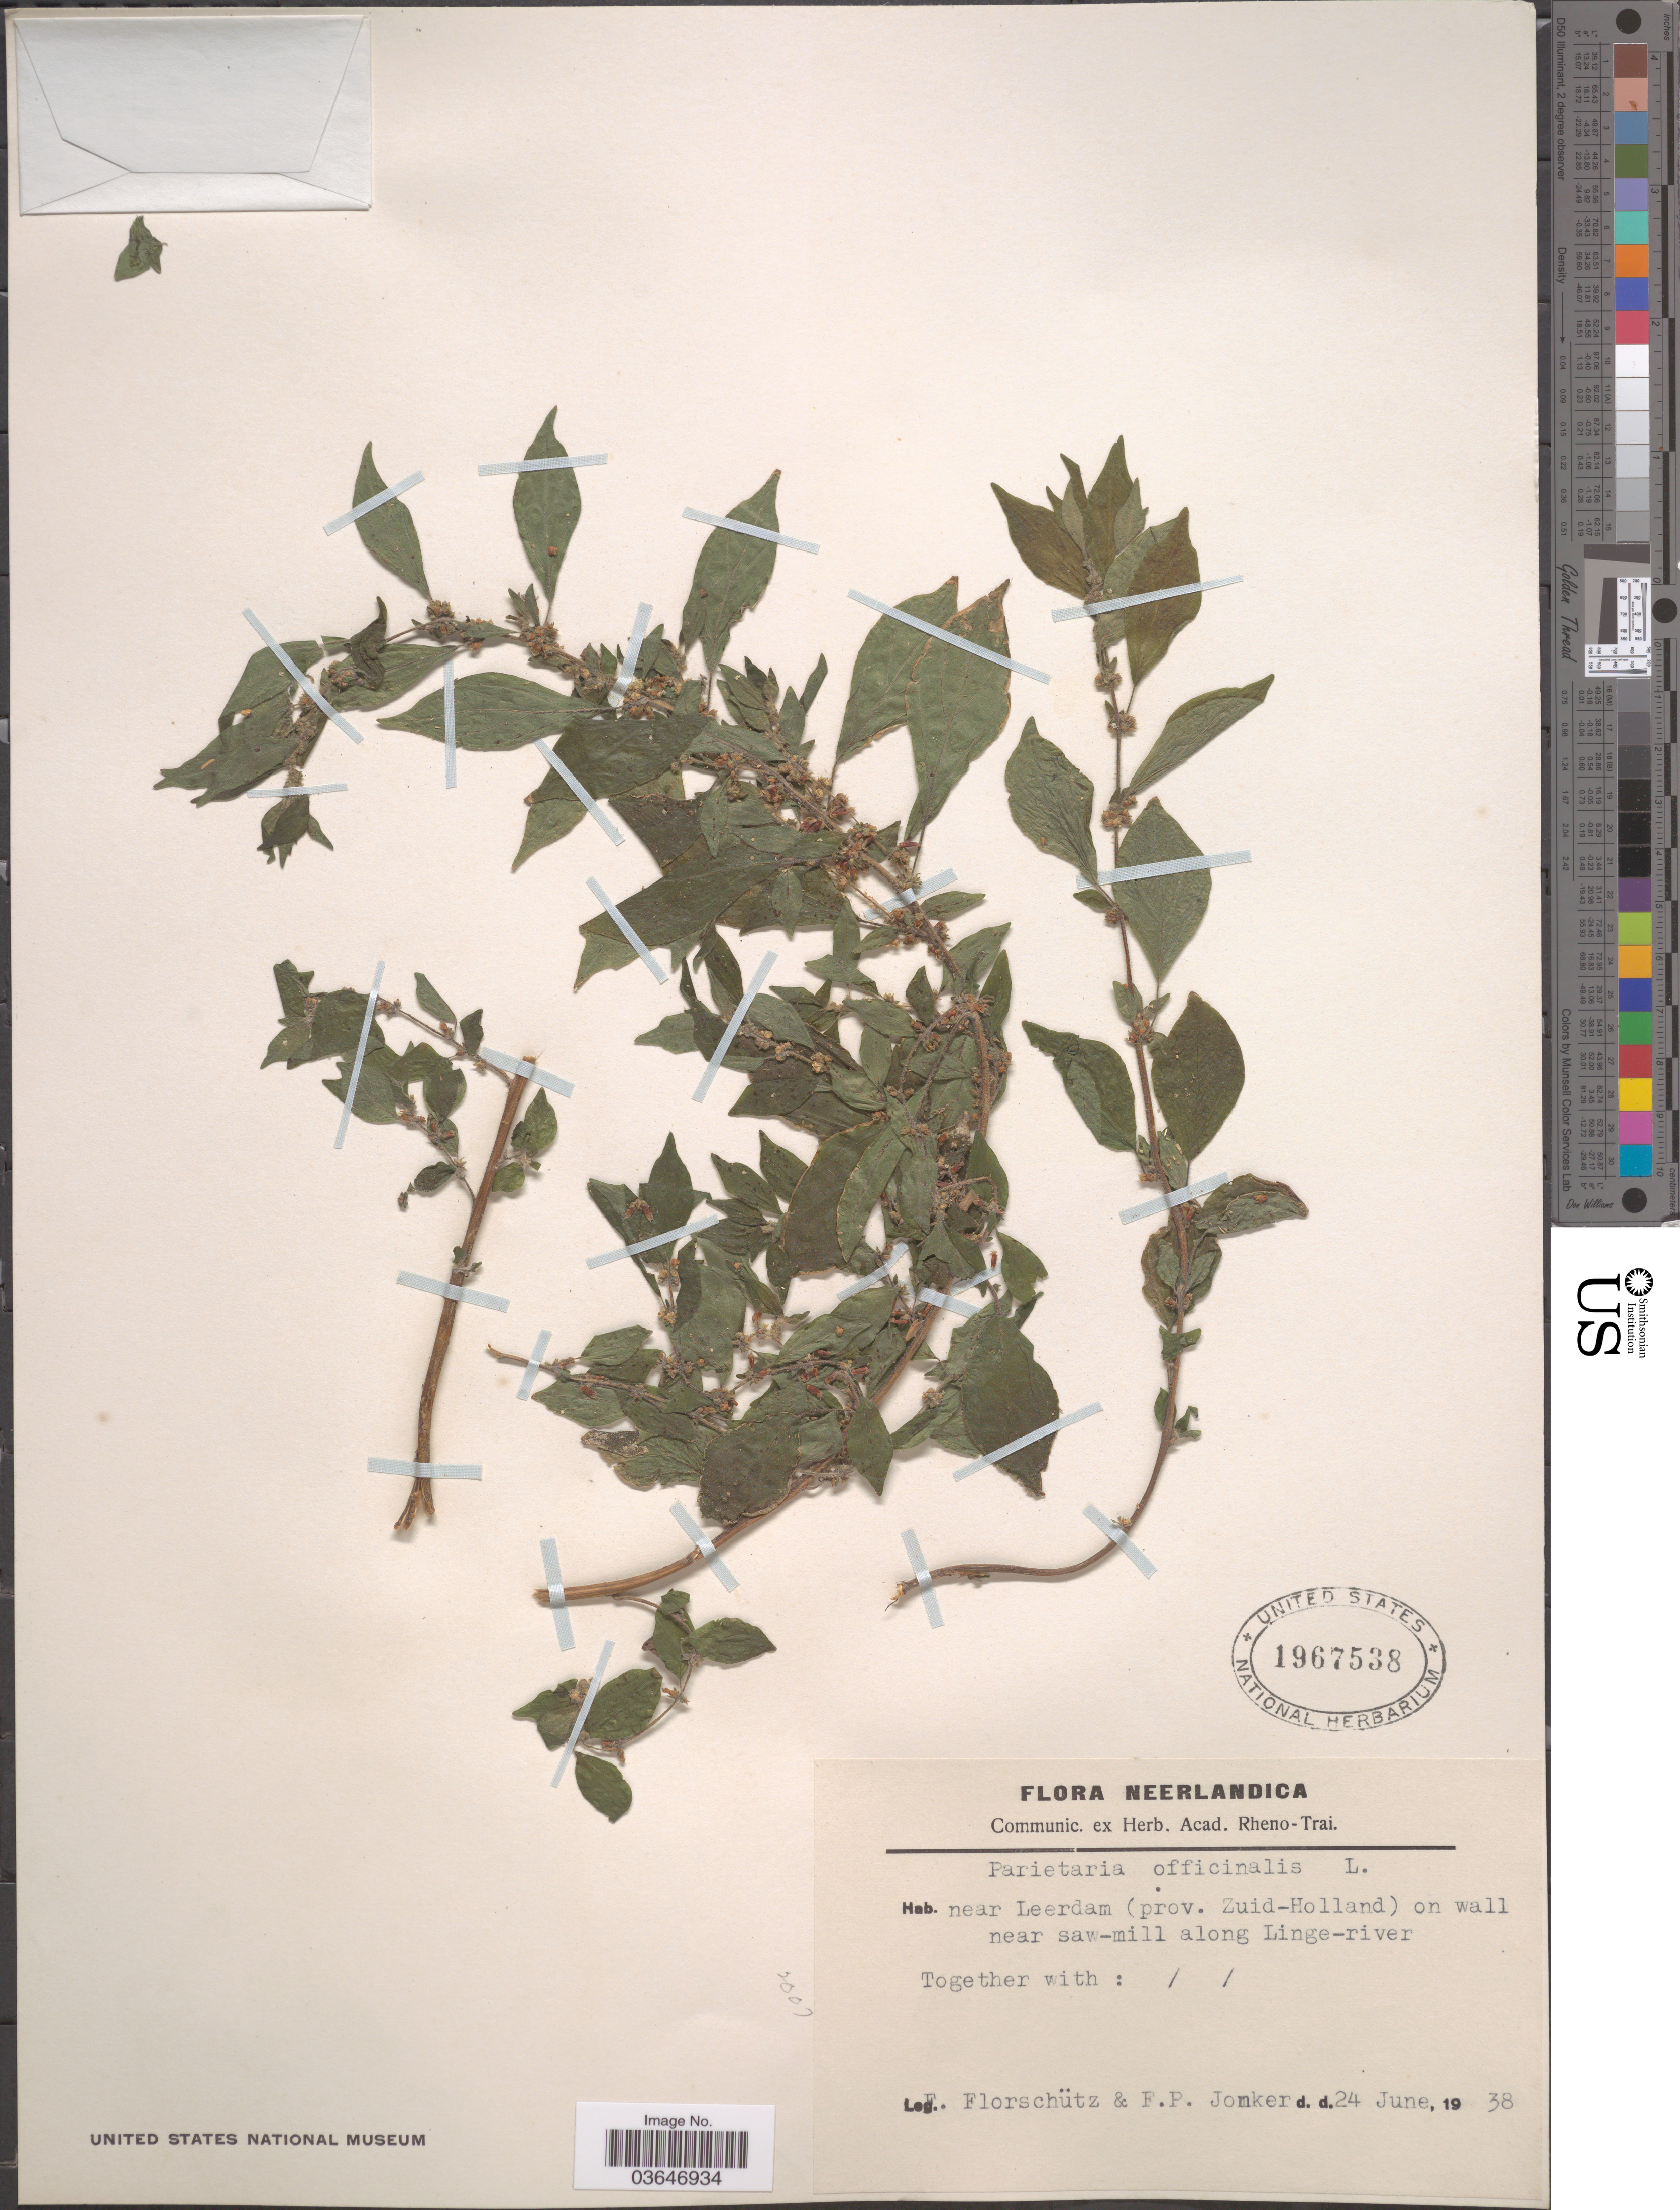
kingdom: Plantae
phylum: Tracheophyta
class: Magnoliopsida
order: Rosales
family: Urticaceae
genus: Parietaria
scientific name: Parietaria officinalis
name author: L.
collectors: F. Florschütz & F. P. Jonker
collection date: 1938-06-24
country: Netherlands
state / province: Zuid Holland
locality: Near Leerdam on wall near saw-mill along Linge-river.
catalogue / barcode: US 1967538